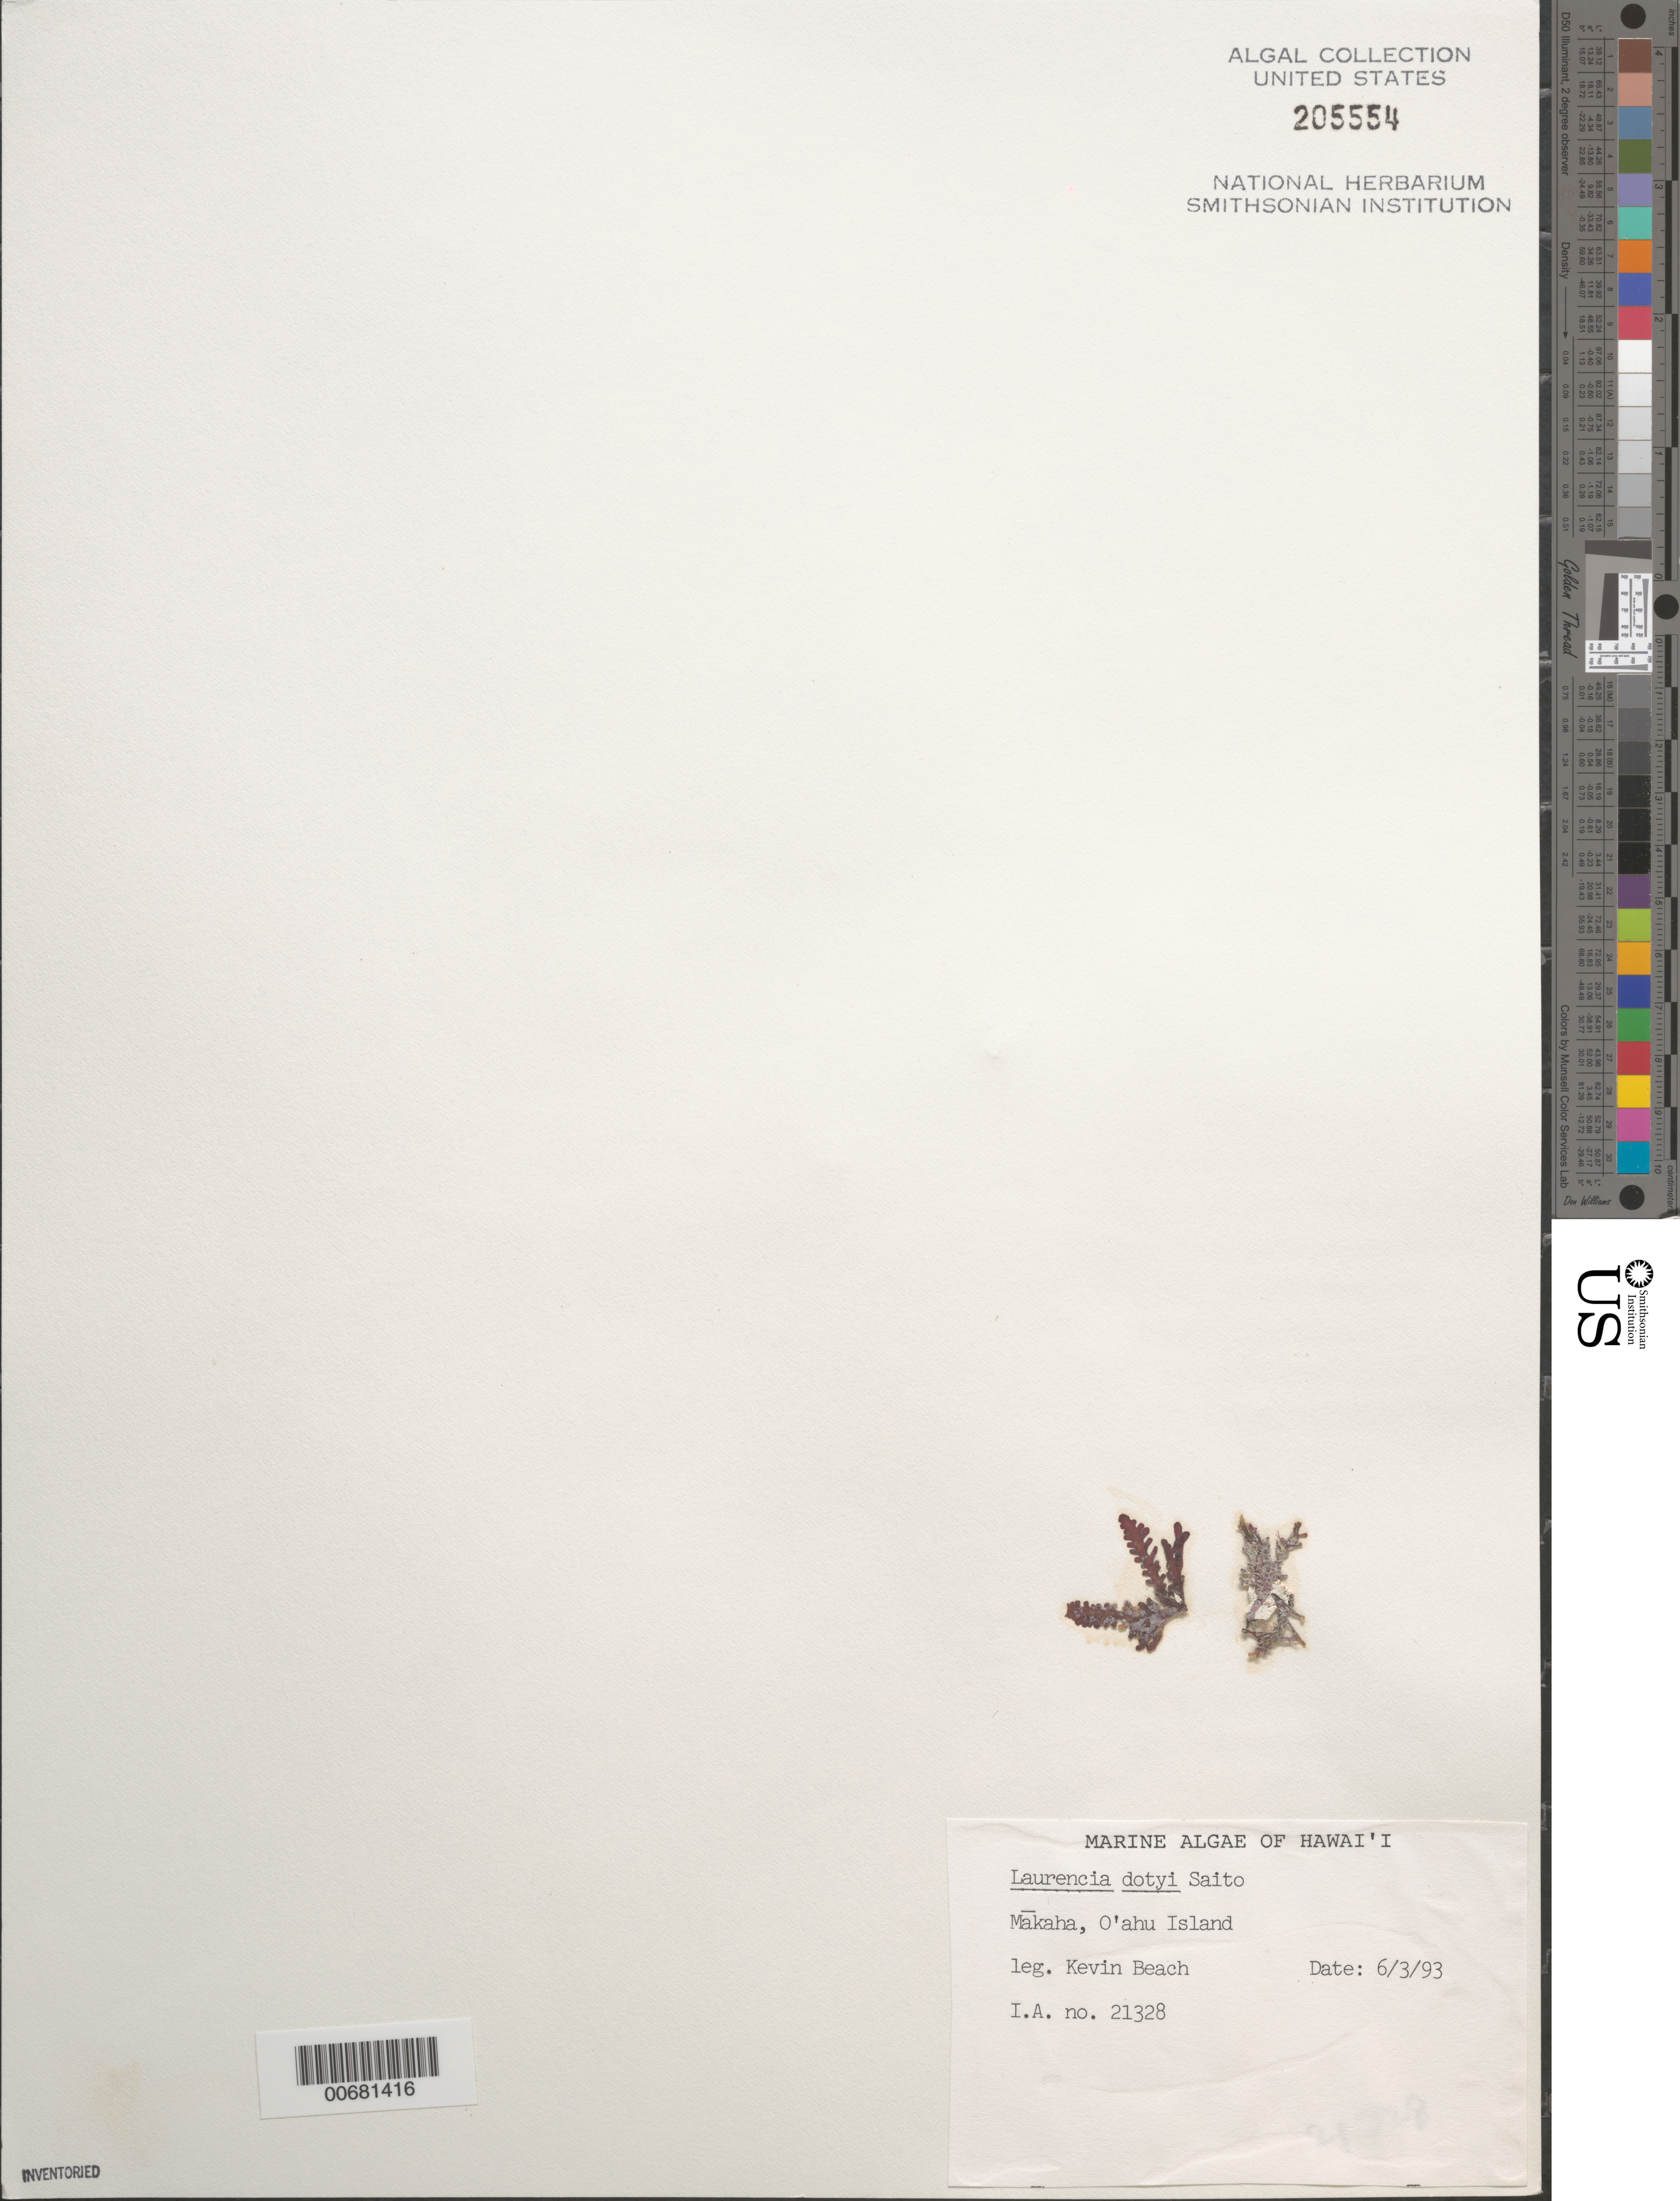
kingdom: Plantae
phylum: Rhodophyta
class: Florideophyceae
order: Ceramiales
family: Rhodomelaceae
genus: Chondrophycus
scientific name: Chondrophycus dotyi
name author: (Saito) K.W. Nam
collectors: K. Beach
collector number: IAA 21328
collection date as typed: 03 Jun 1993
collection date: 1993-06-03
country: United States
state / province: Hawaii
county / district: Honolulu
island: Oahu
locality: Makaha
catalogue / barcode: US 205554